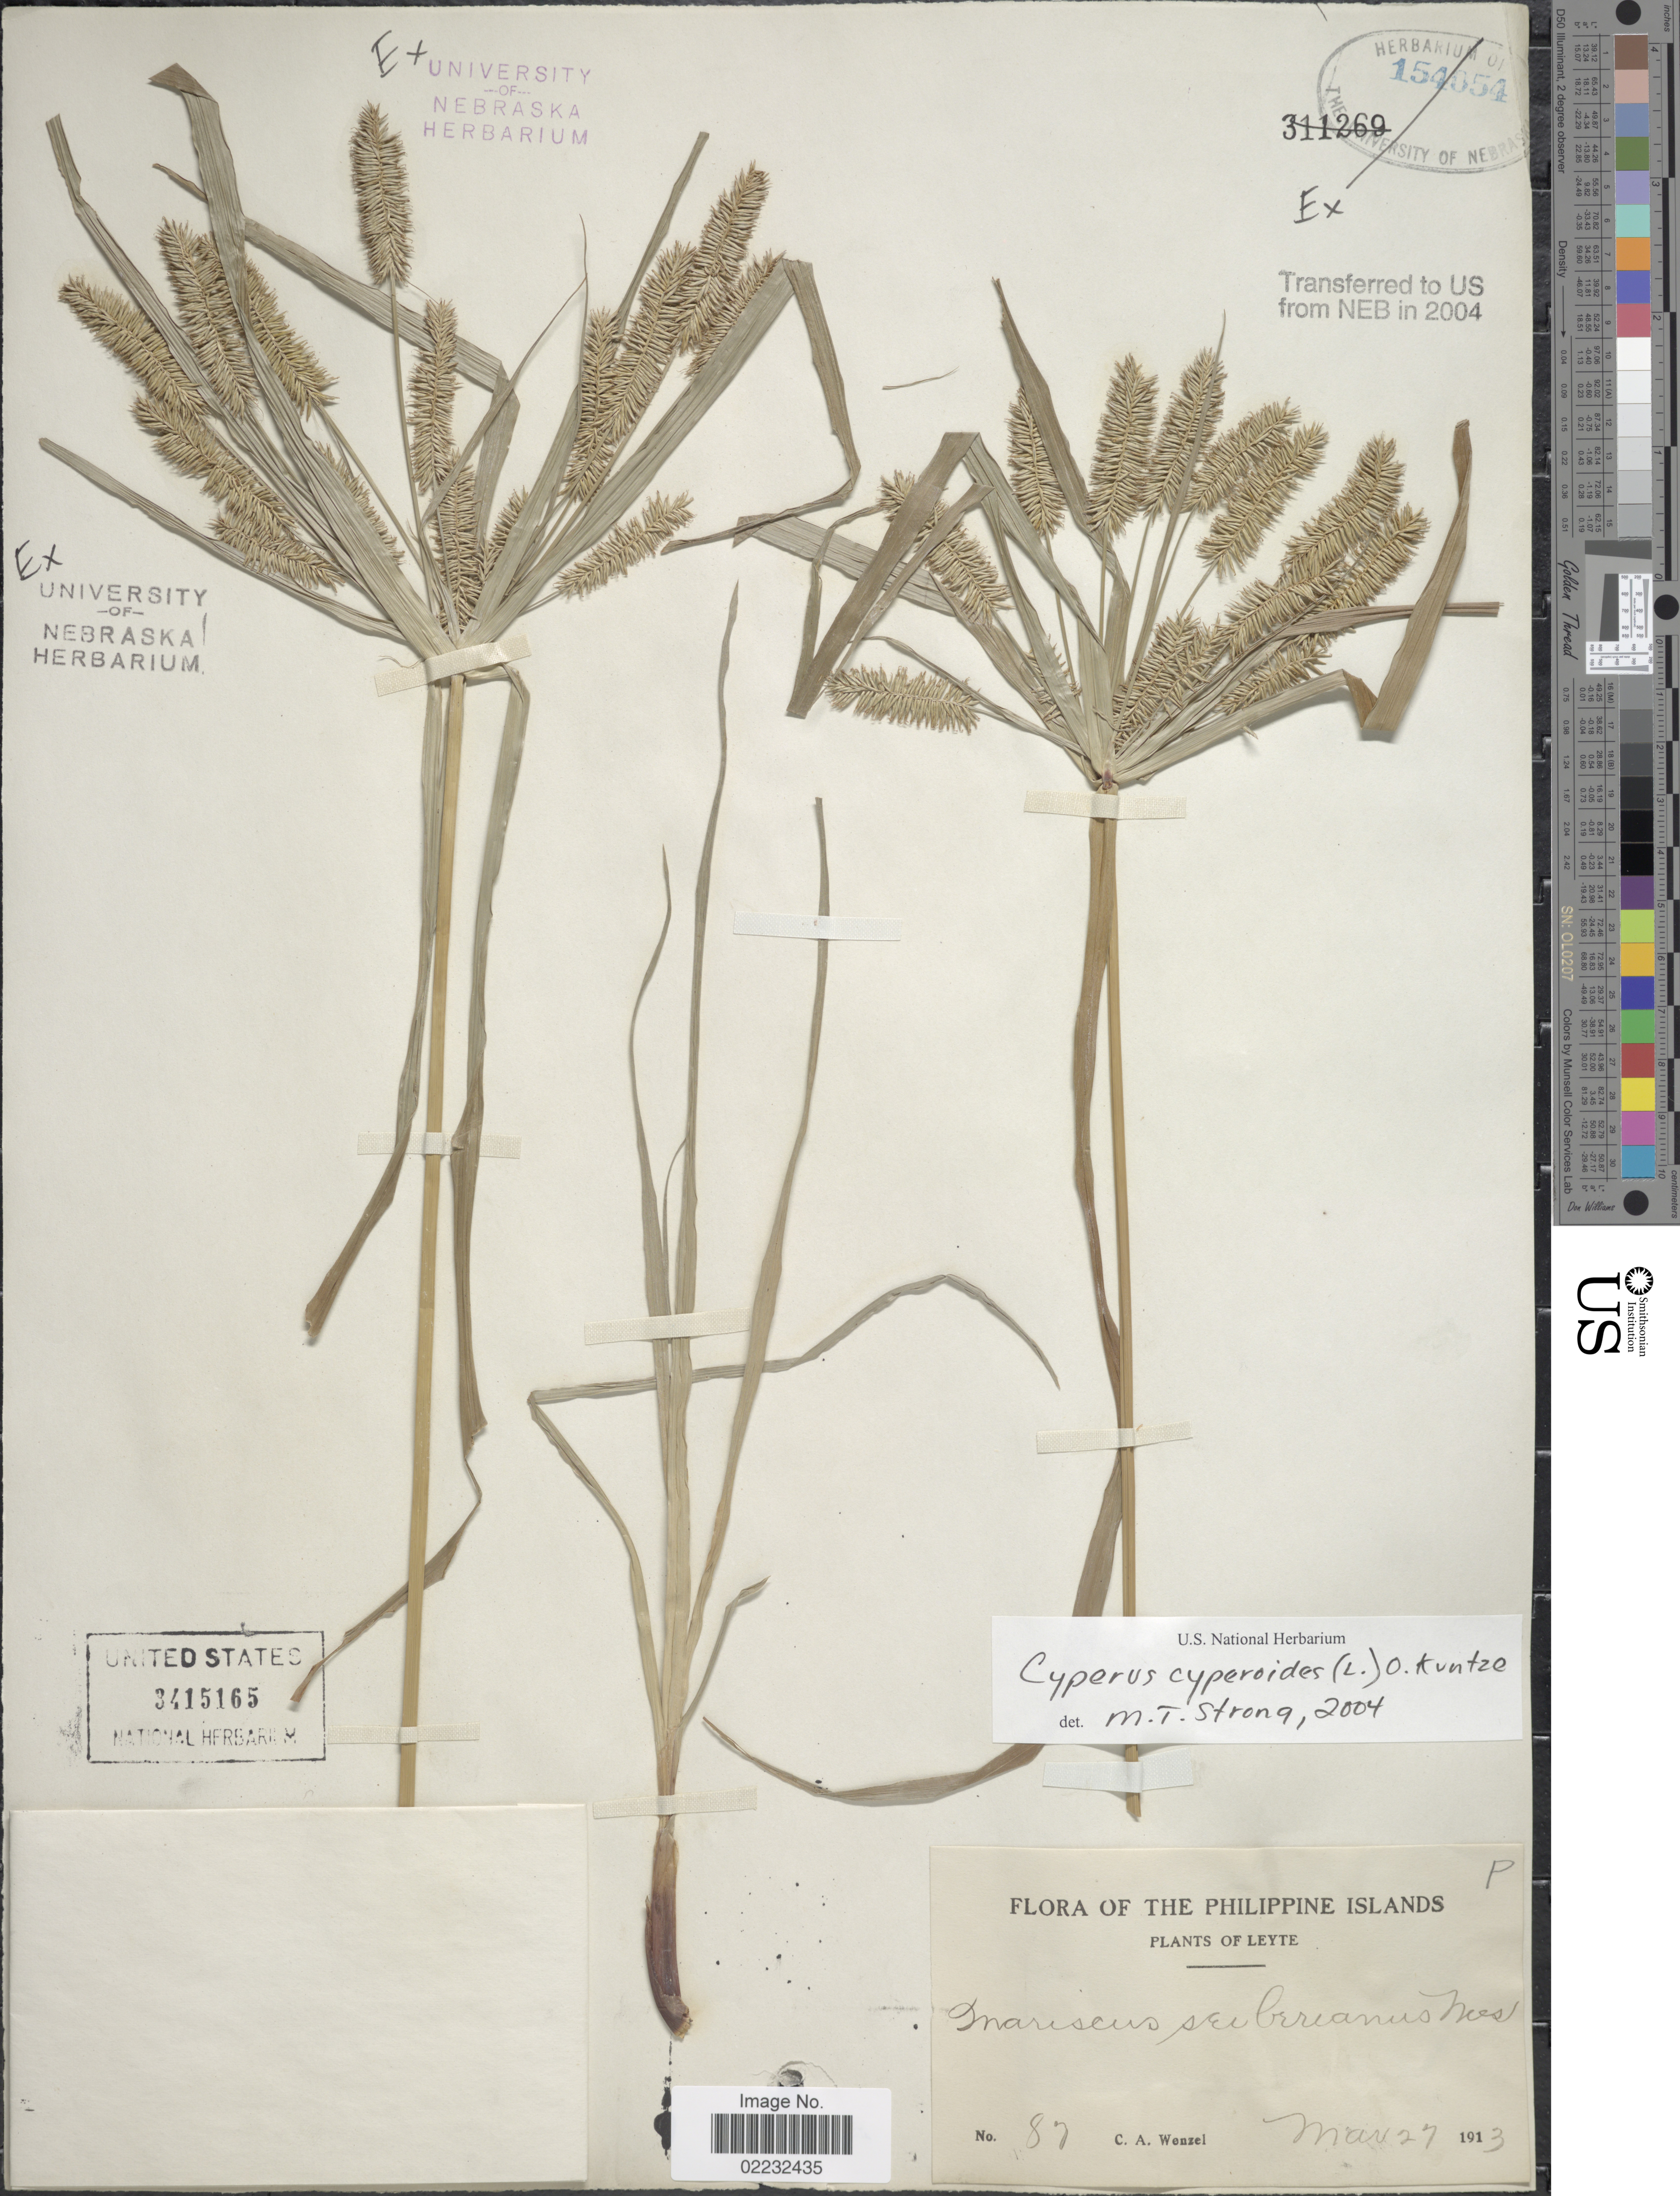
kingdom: Plantae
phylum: Tracheophyta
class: Liliopsida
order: Poales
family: Cyperaceae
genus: Cyperus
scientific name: Cyperus cyperoides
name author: (L.) Kuntze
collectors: C. Wenzel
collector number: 87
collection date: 1913-05-27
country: Philippines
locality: Leyte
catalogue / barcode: US 3415165